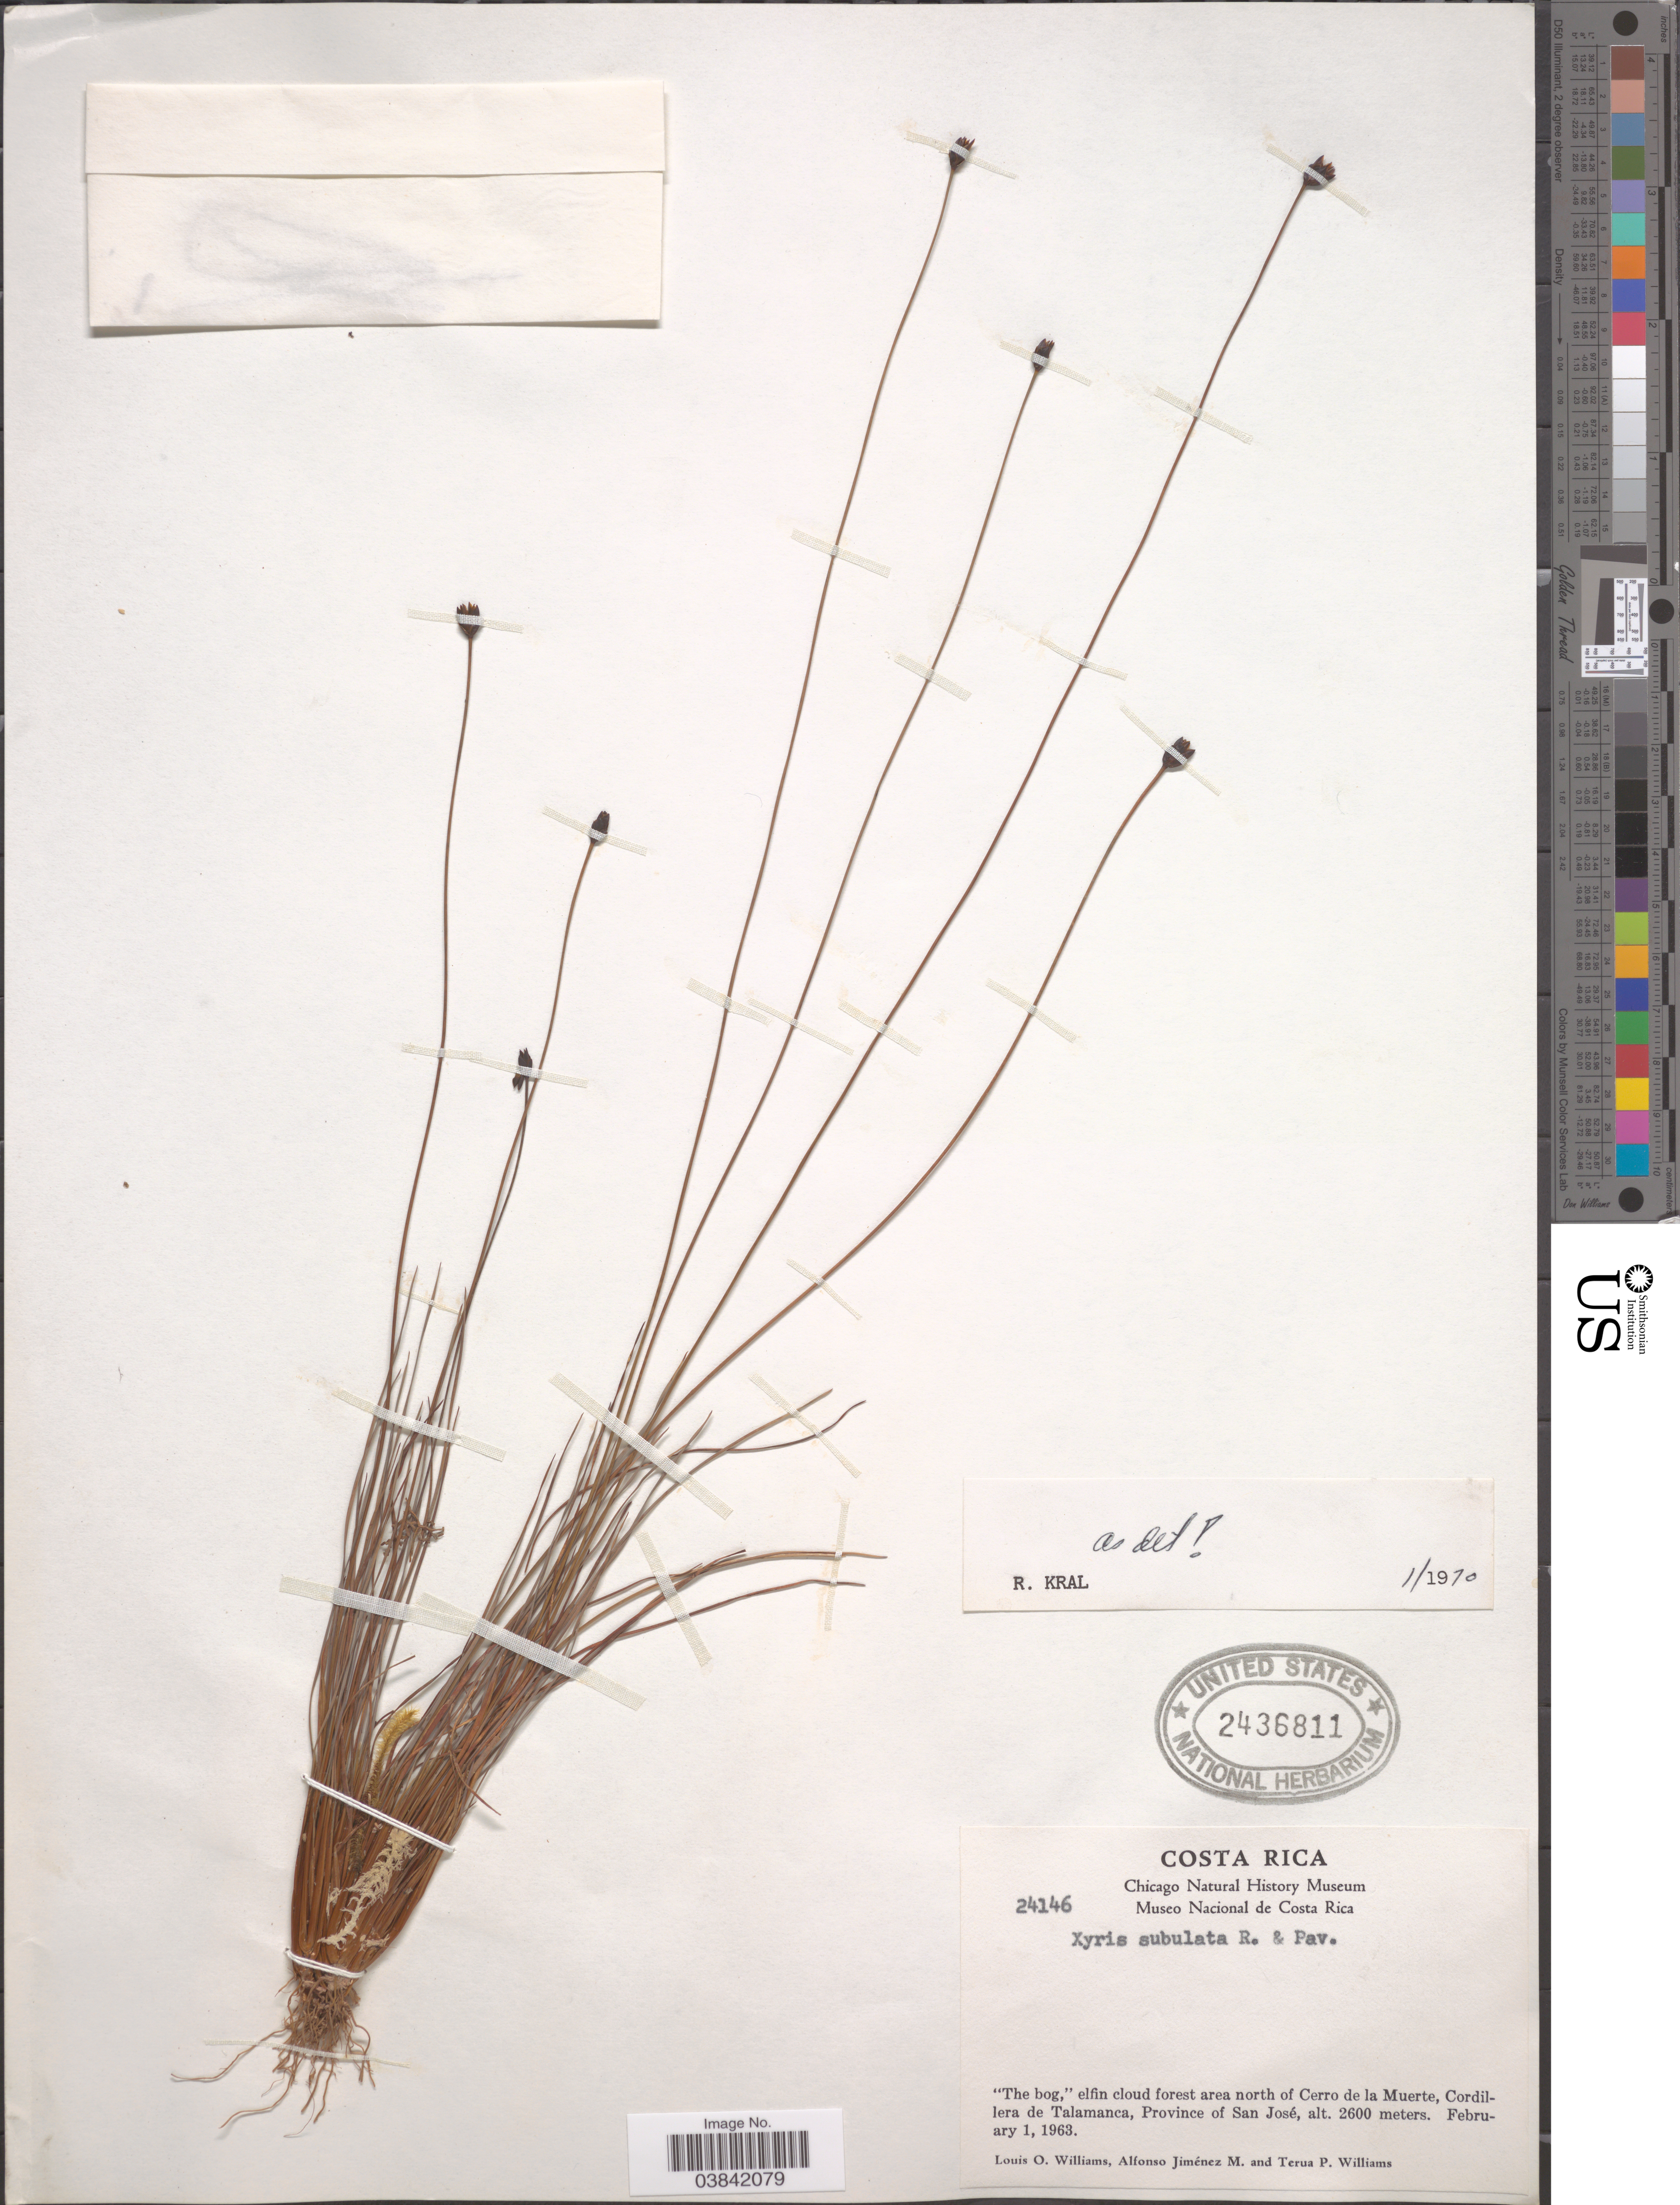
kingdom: Plantae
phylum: Tracheophyta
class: Liliopsida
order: Poales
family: Xyridaceae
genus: Xyris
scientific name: Xyris subulata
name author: Ruiz & Pav.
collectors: L. O. Williams, A. Jimenez M. & T. Williams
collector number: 24146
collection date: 1963-02-01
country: Costa Rica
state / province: San José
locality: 'The bog,' elfin cloud forest area north of Cerro de la Muerte, Cordillera de Talamanca.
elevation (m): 2600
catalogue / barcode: US 2436811